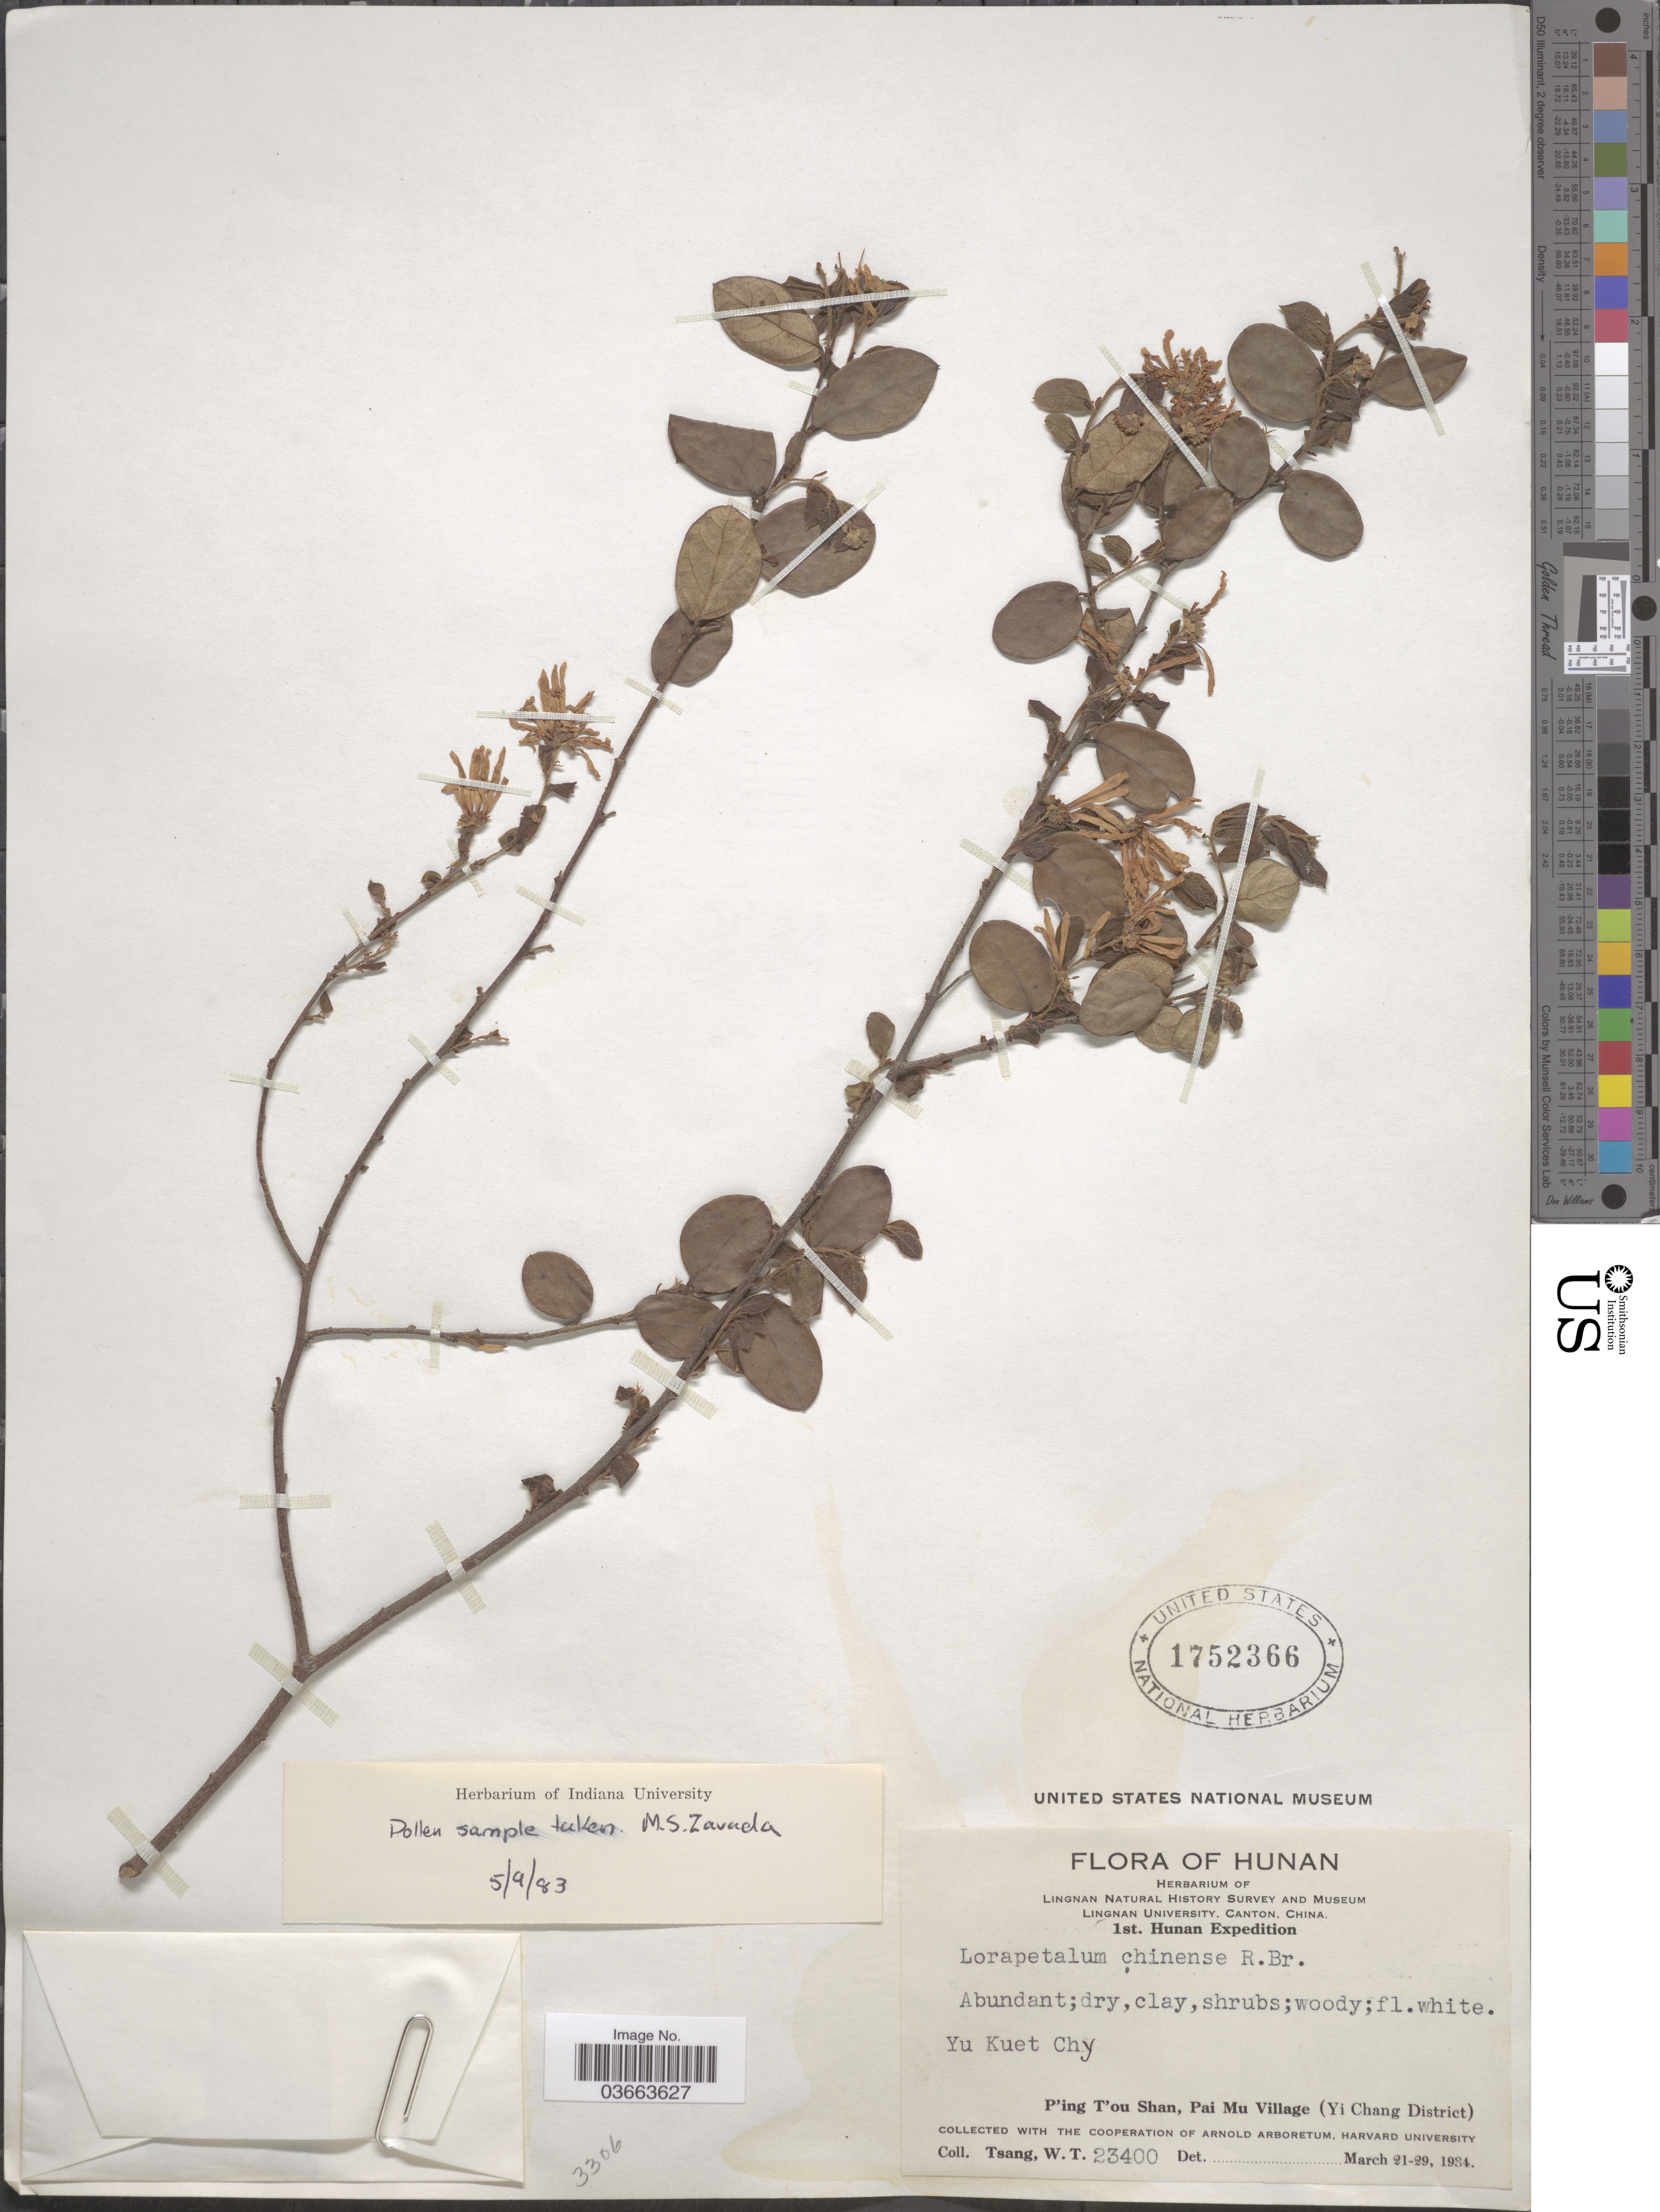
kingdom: Plantae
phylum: Tracheophyta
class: Magnoliopsida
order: Saxifragales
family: Hamamelidaceae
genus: Loropetalum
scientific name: Loropetalum chinense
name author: (R. Br.) Oliv.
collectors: W. T. Tsang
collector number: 23400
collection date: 1934-03-21/1934-03-29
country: China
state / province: Hunan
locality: Yu Kuet Chy. P'ing T'ou Shan, Pai Mu Village (Yi Chang District).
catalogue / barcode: US 1752366